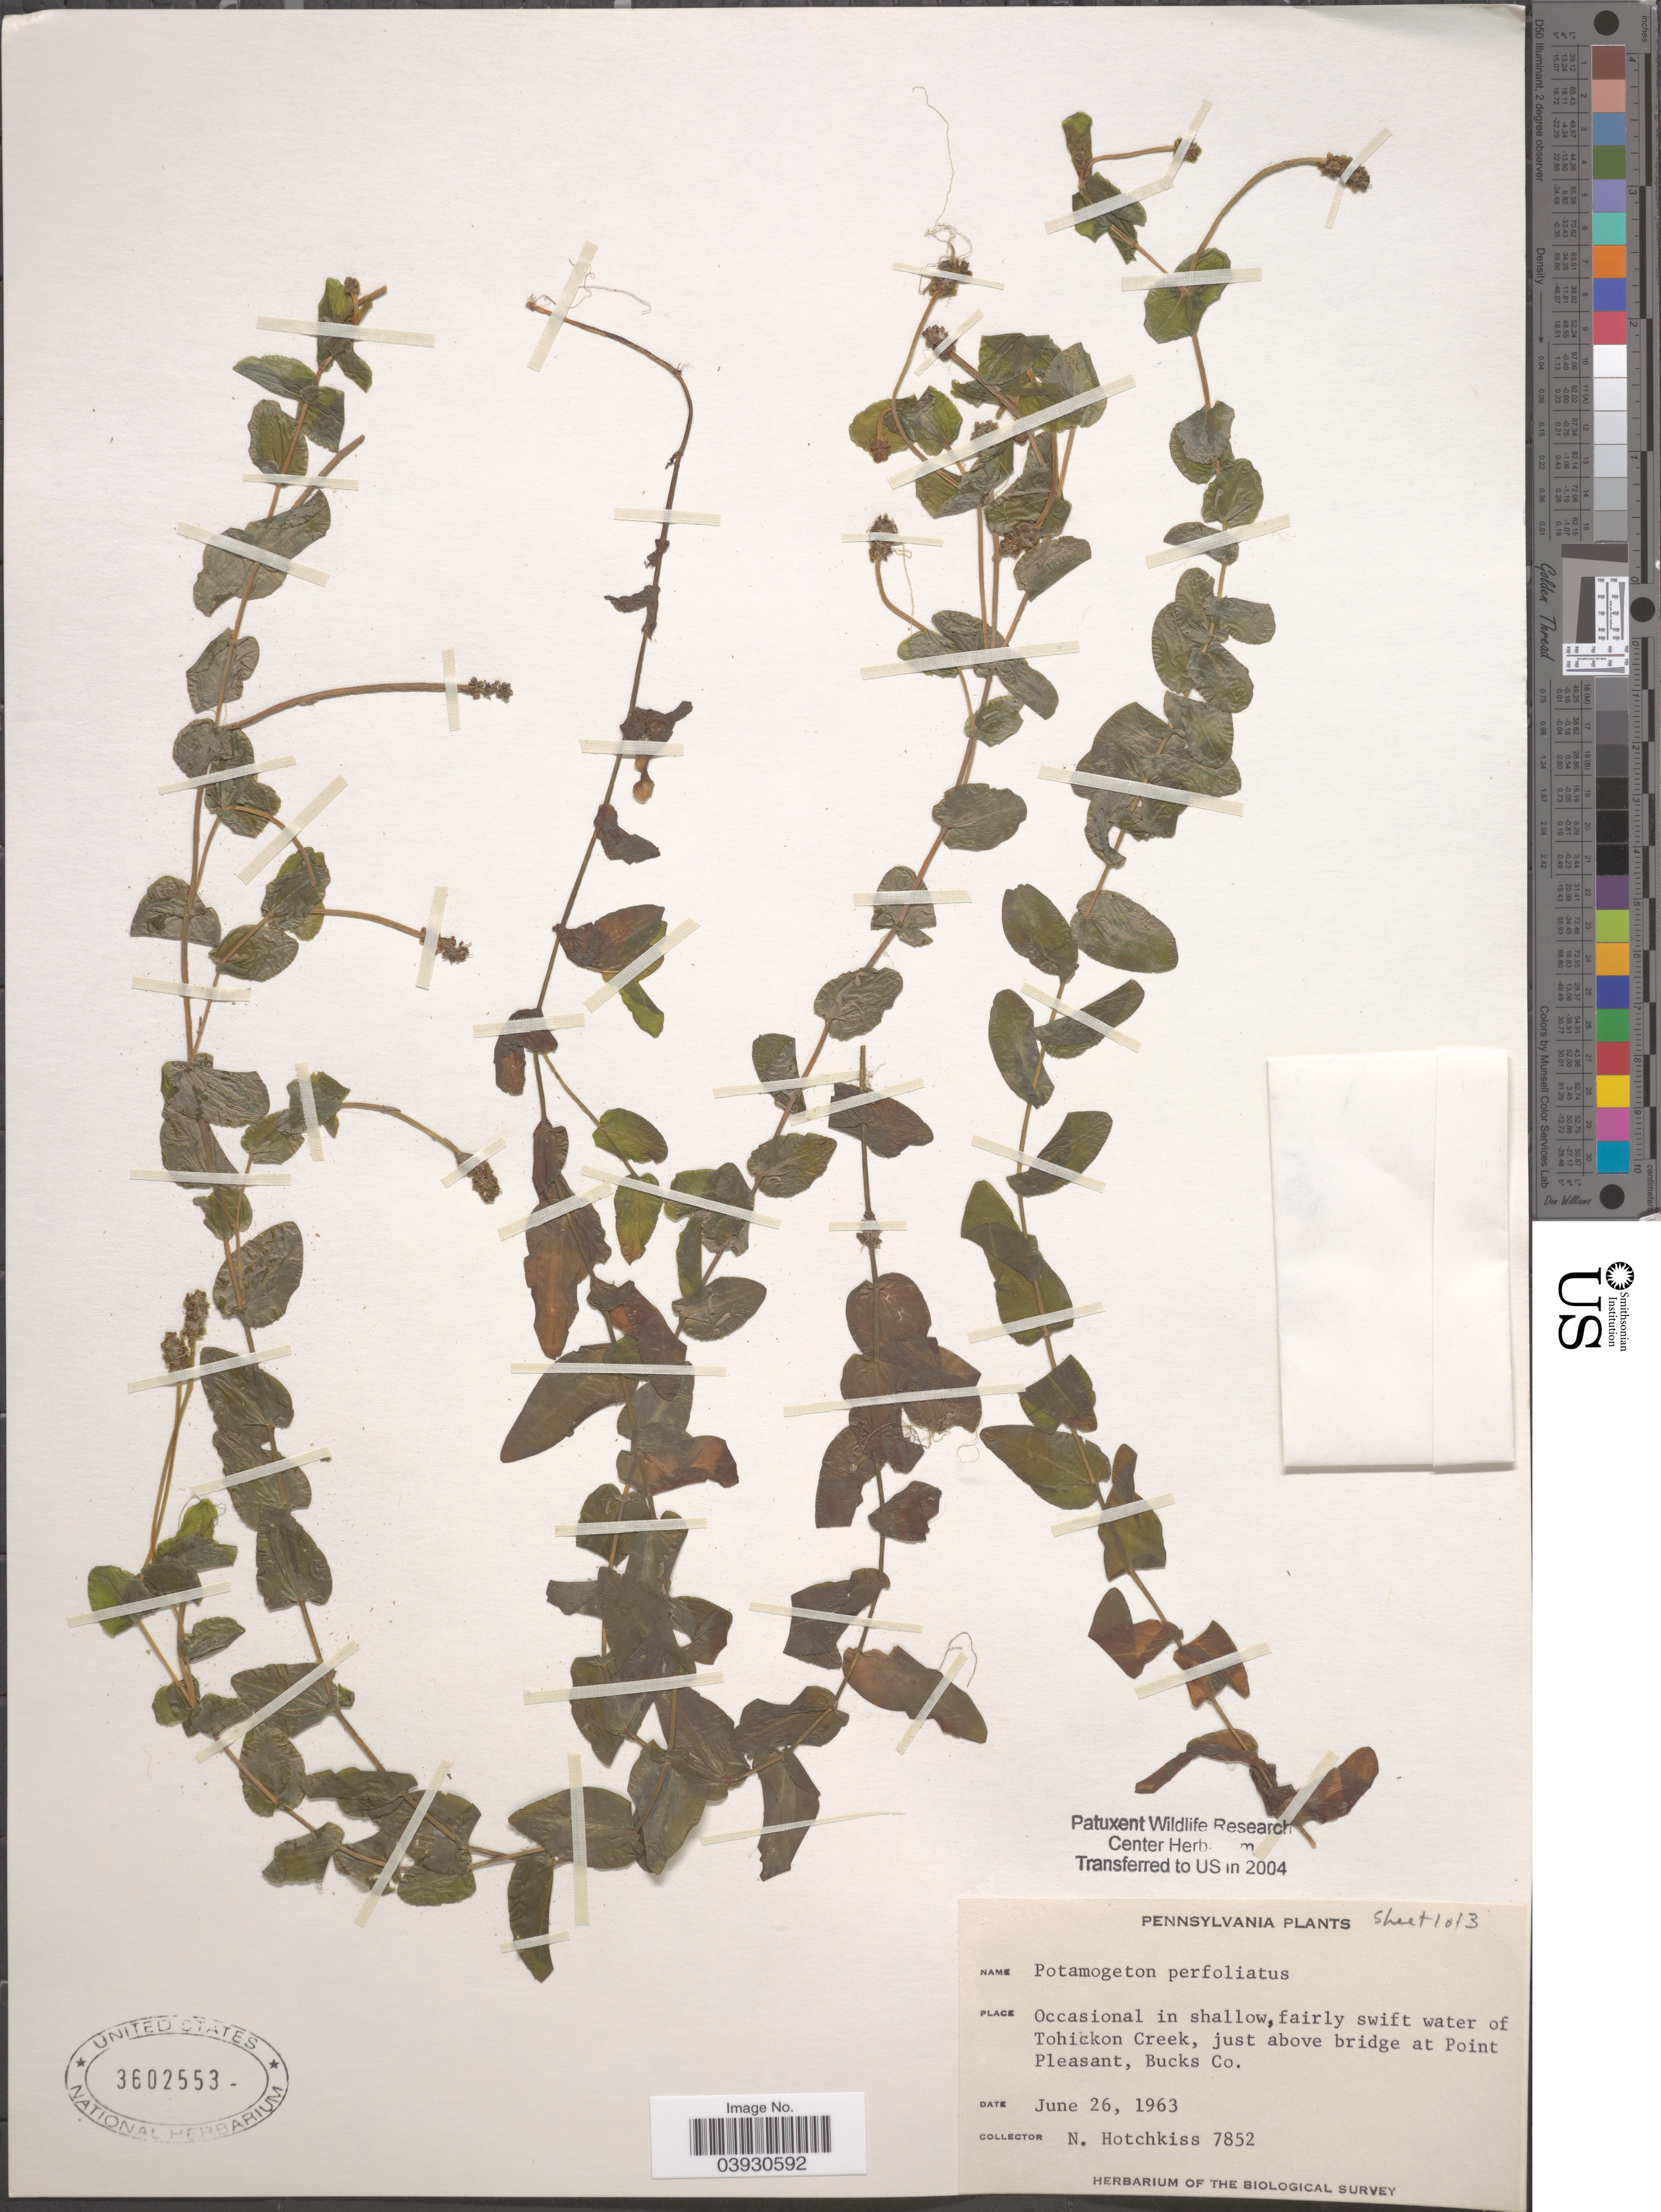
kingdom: Plantae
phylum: Tracheophyta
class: Liliopsida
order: Alismatales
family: Potamogetonaceae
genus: Potamogeton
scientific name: Potamogeton perfoliatus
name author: L.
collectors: N. Hotchkiss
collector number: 7852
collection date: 1963-06-26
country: United States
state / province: Pennsylvania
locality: In shallow, fairly swift water of Tohickon Creek, just above bridge at Point Pleasant, Bucks County.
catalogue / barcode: US 3602553